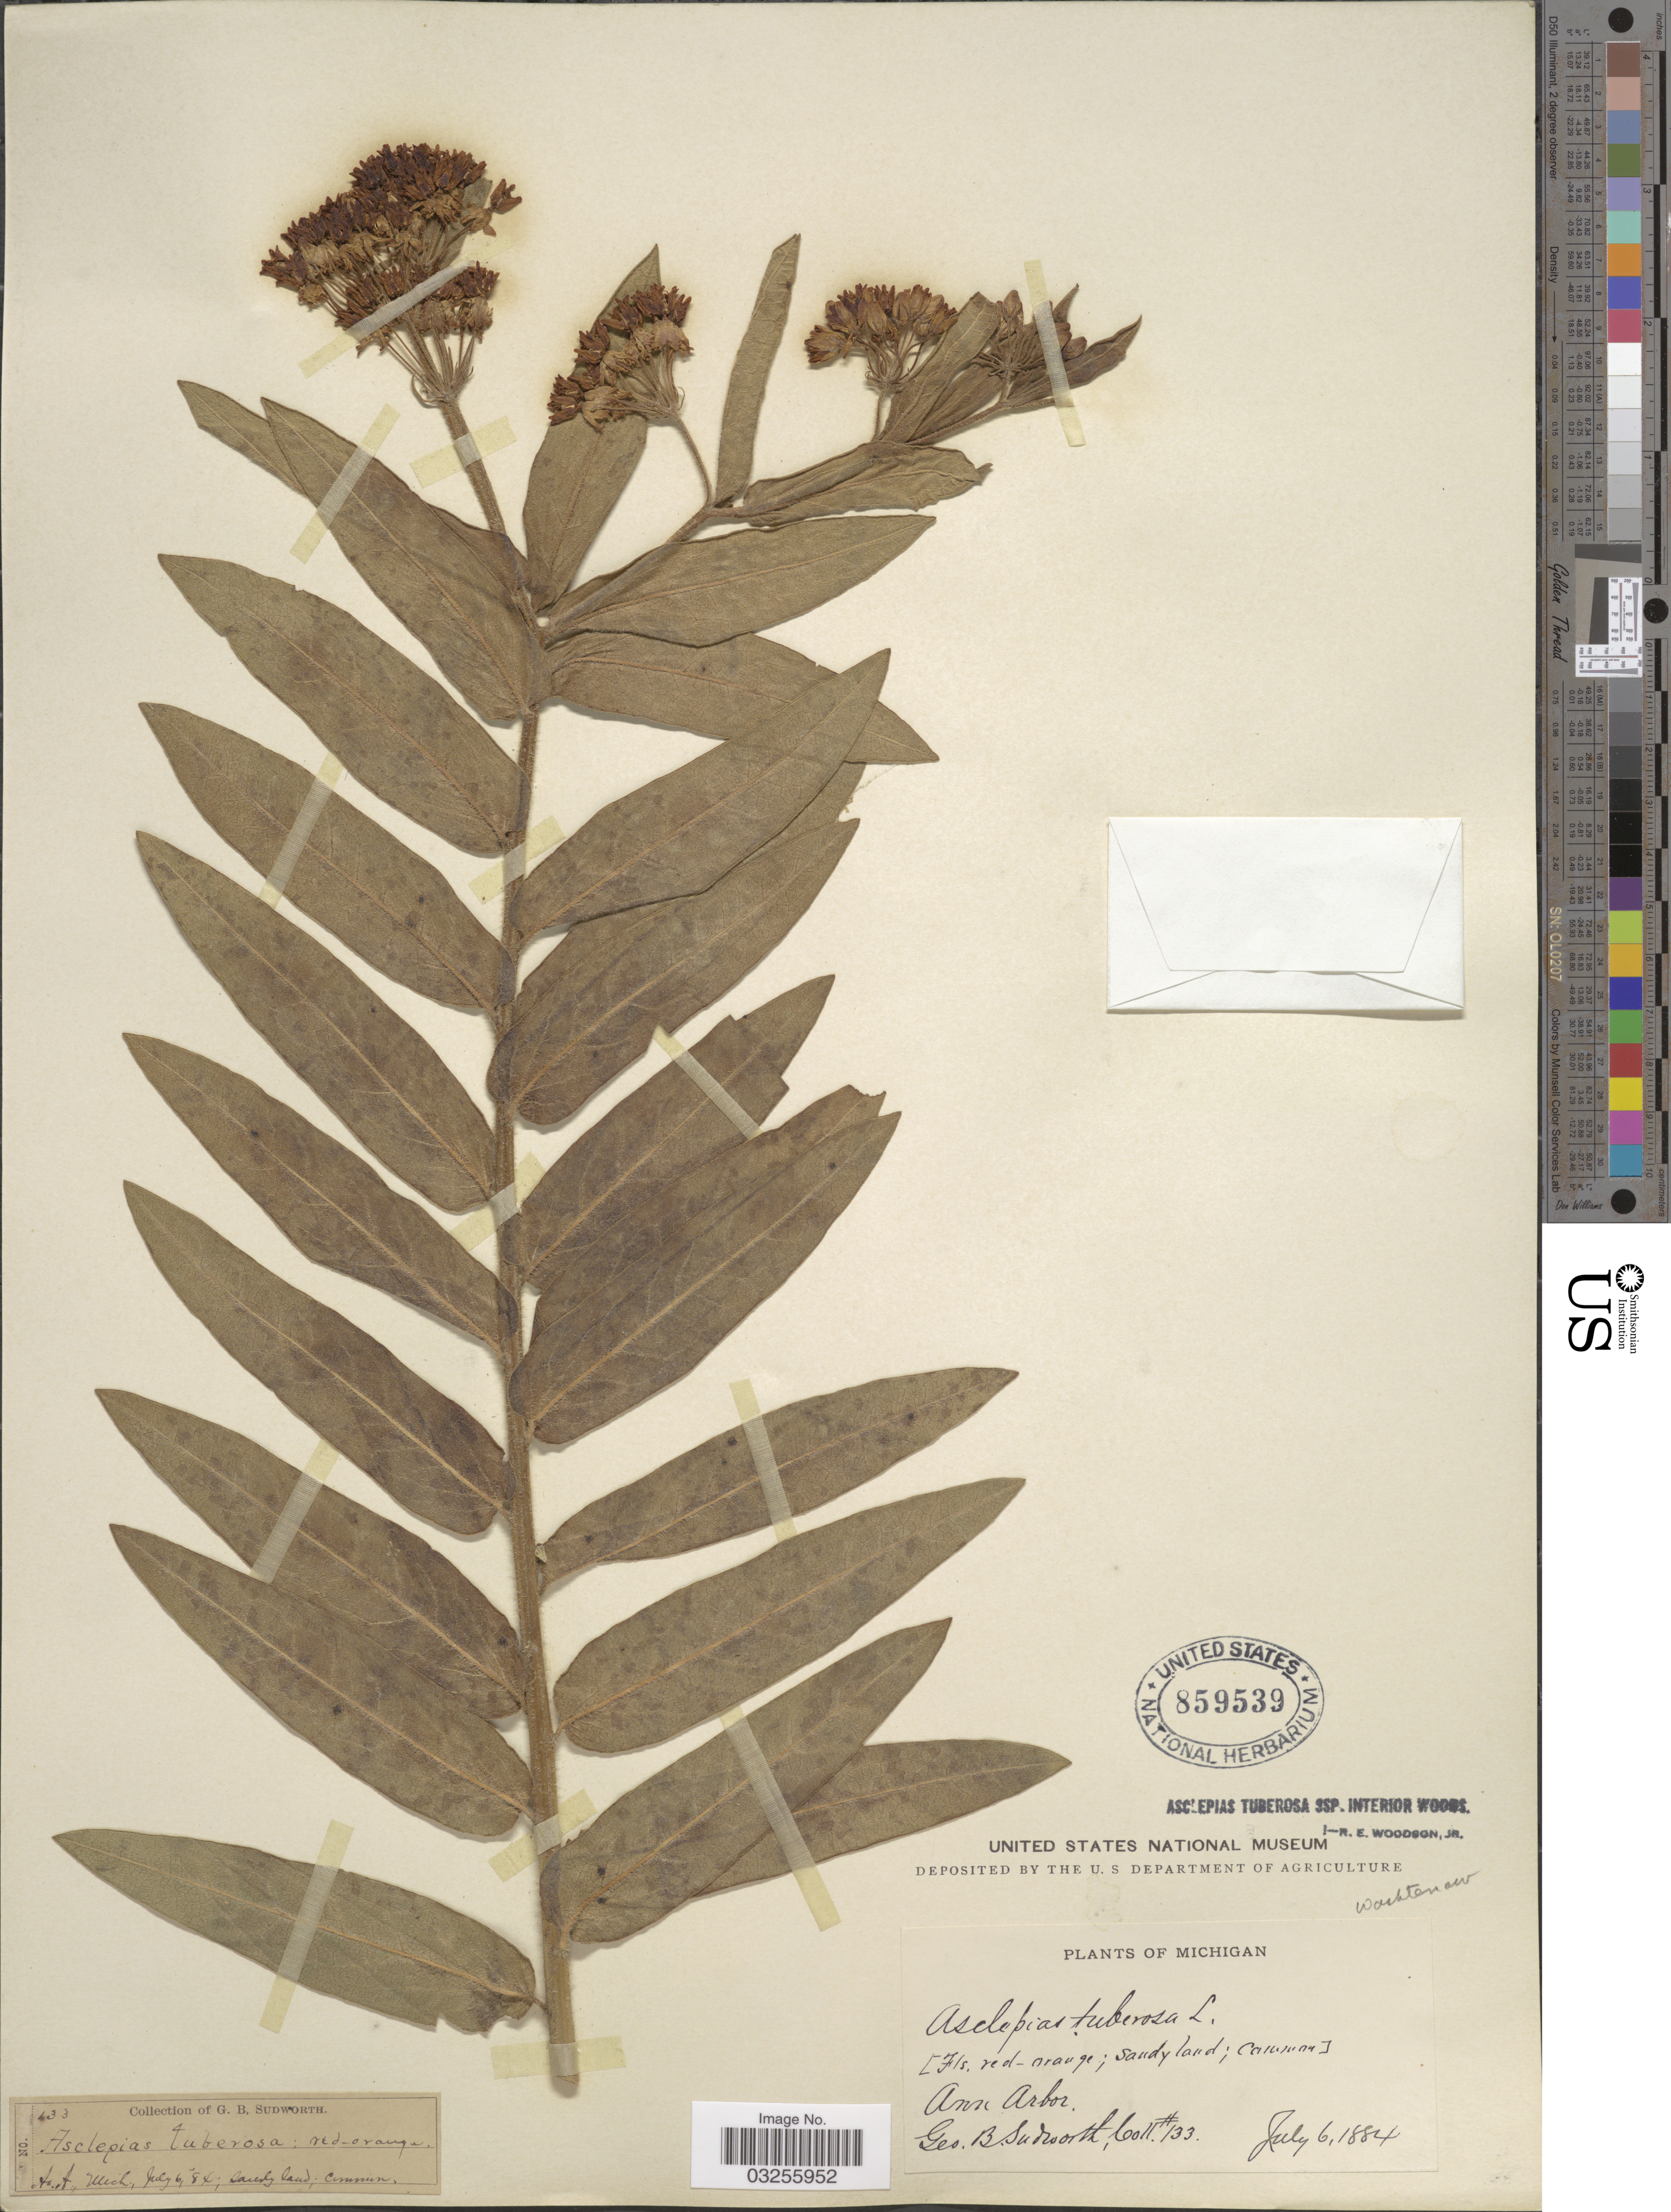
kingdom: Plantae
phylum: Tracheophyta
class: Magnoliopsida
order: Gentianales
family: Apocynaceae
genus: Asclepias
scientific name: Asclepias tuberosa subsp. interior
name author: Woodson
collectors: G. B. Sudworth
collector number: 133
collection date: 1884-07-06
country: United States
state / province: Michigan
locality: Ann Arbor.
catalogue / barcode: US 859539